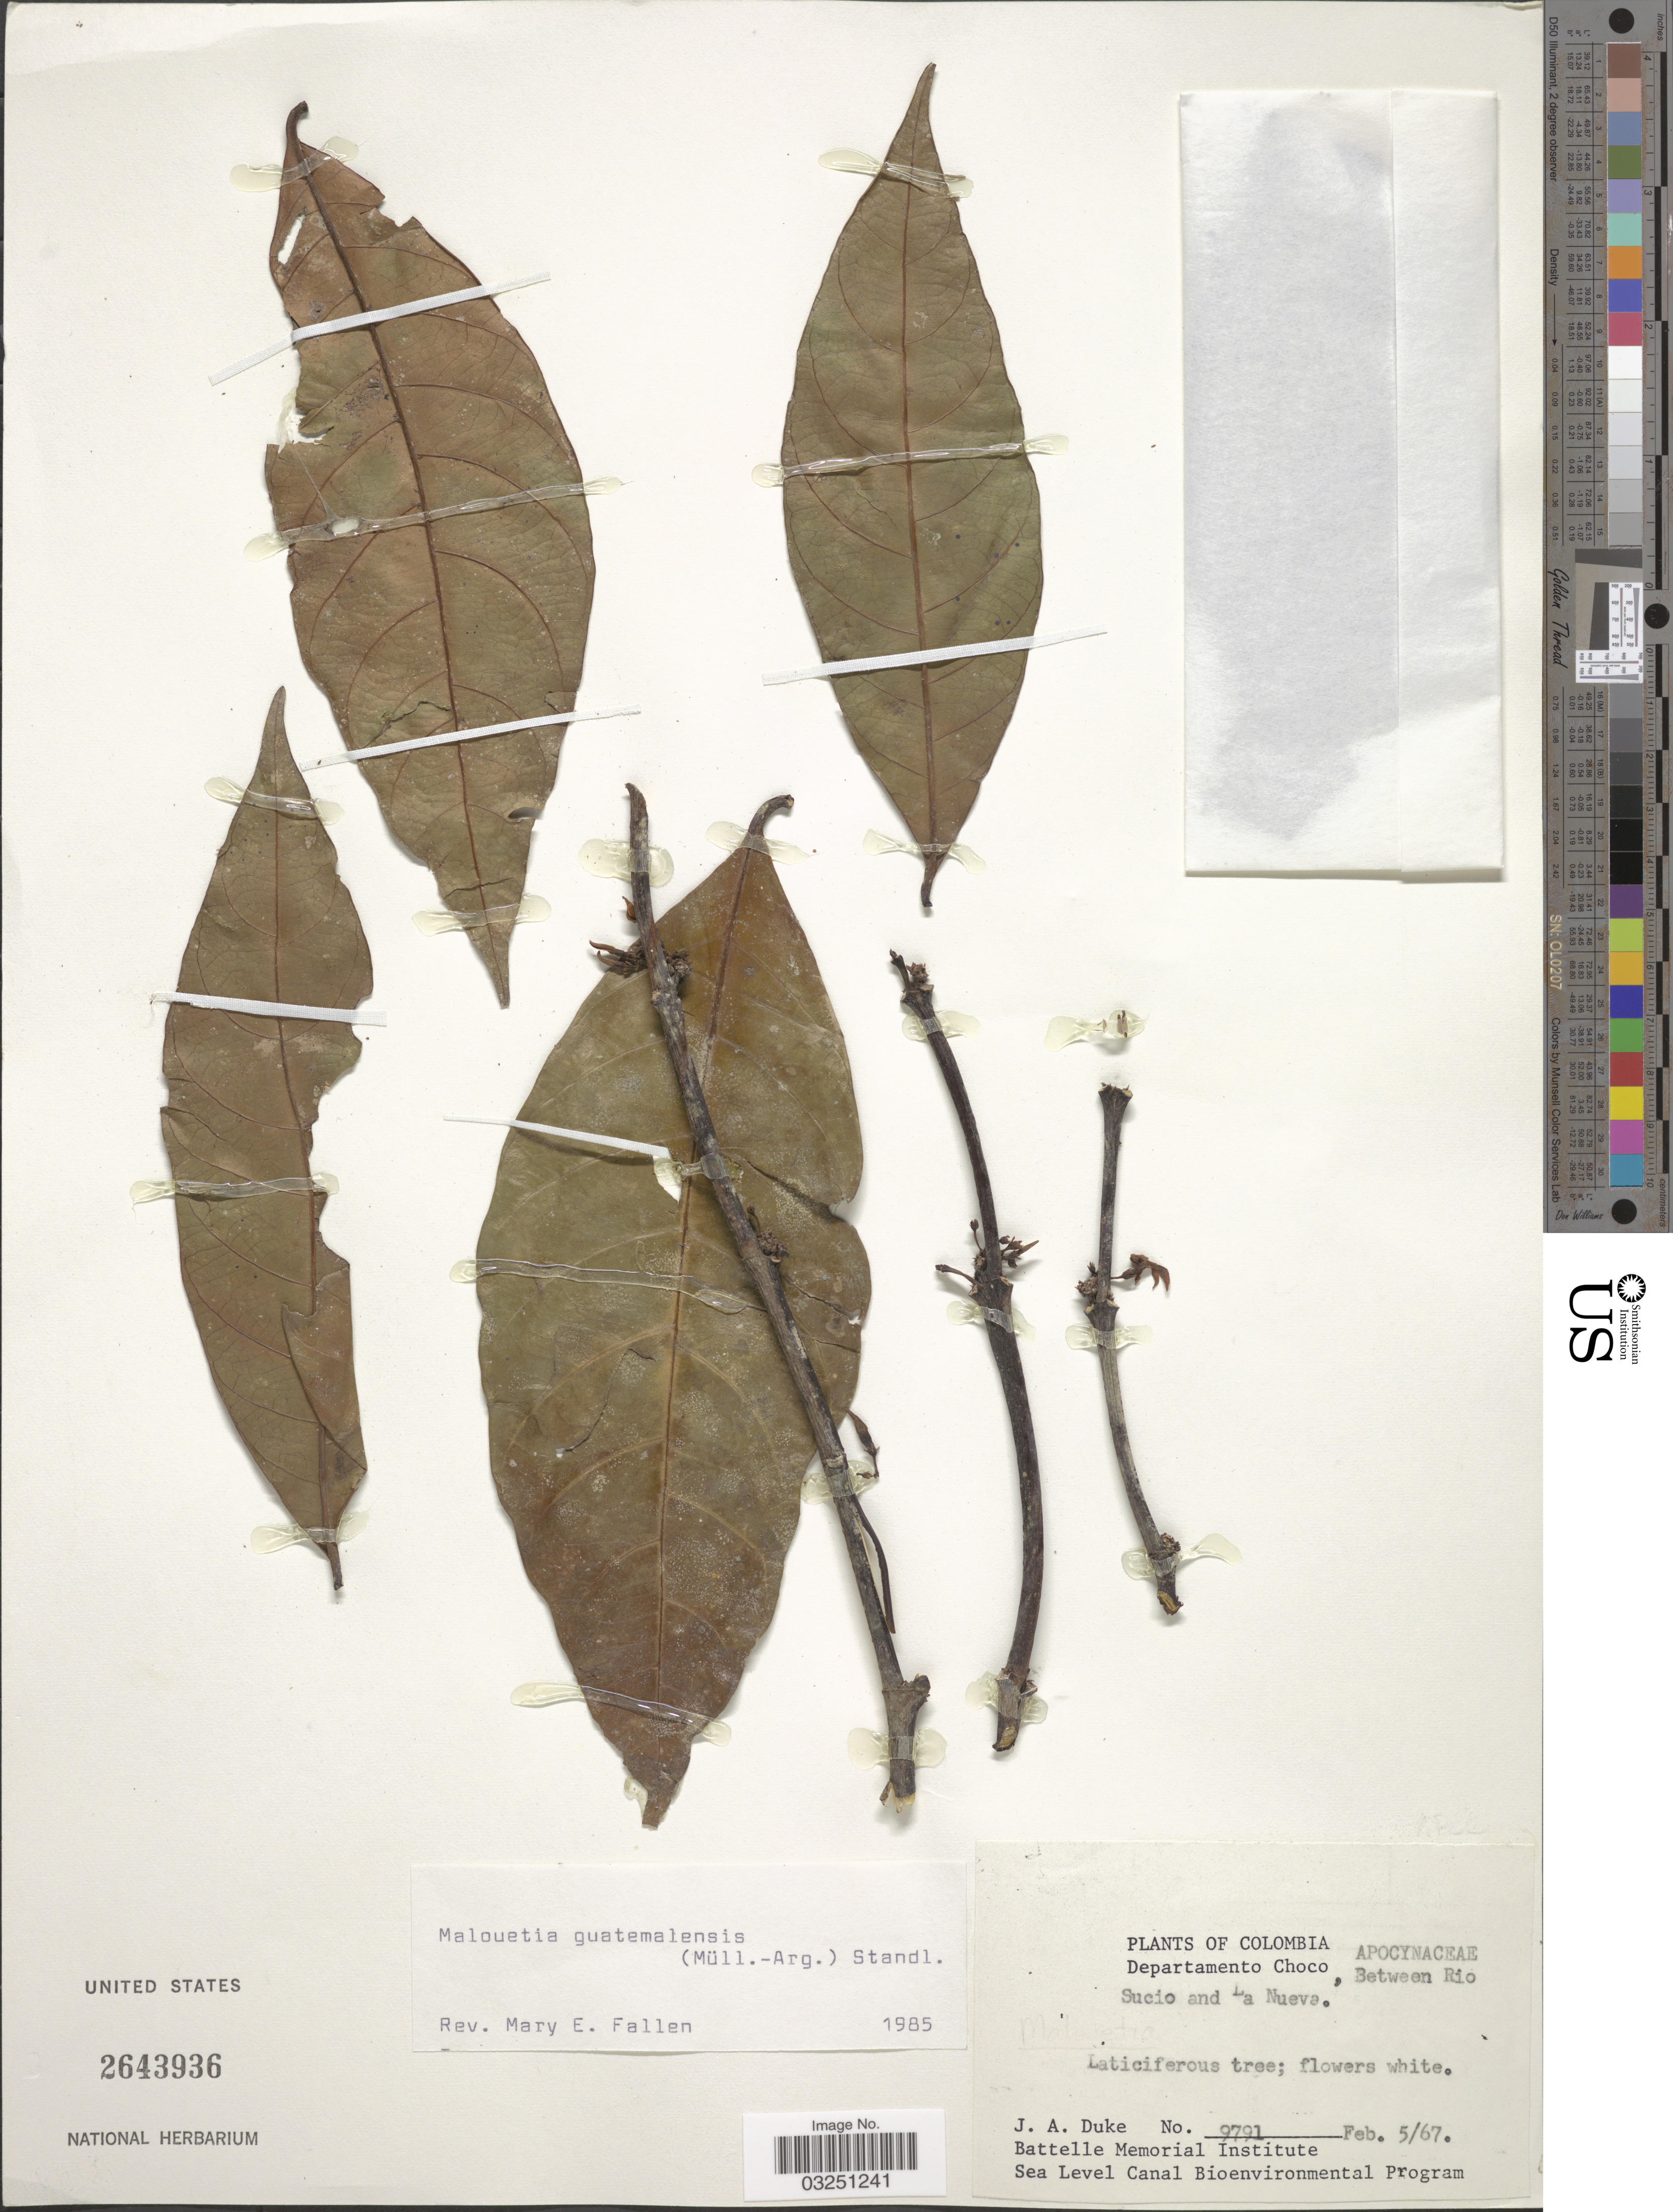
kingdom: Plantae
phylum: Tracheophyta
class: Magnoliopsida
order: Gentianales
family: Apocynaceae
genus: Malouetia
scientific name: Malouetia guatemalensis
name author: (Müll. Arg.) Standl.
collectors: J. A. Duke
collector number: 9791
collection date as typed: Transcribed d/m/y: 5/2/67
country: Colombia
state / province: Chocó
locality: Departamento Choco. Between Rio Sucio and La Nueva.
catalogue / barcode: US 2643936